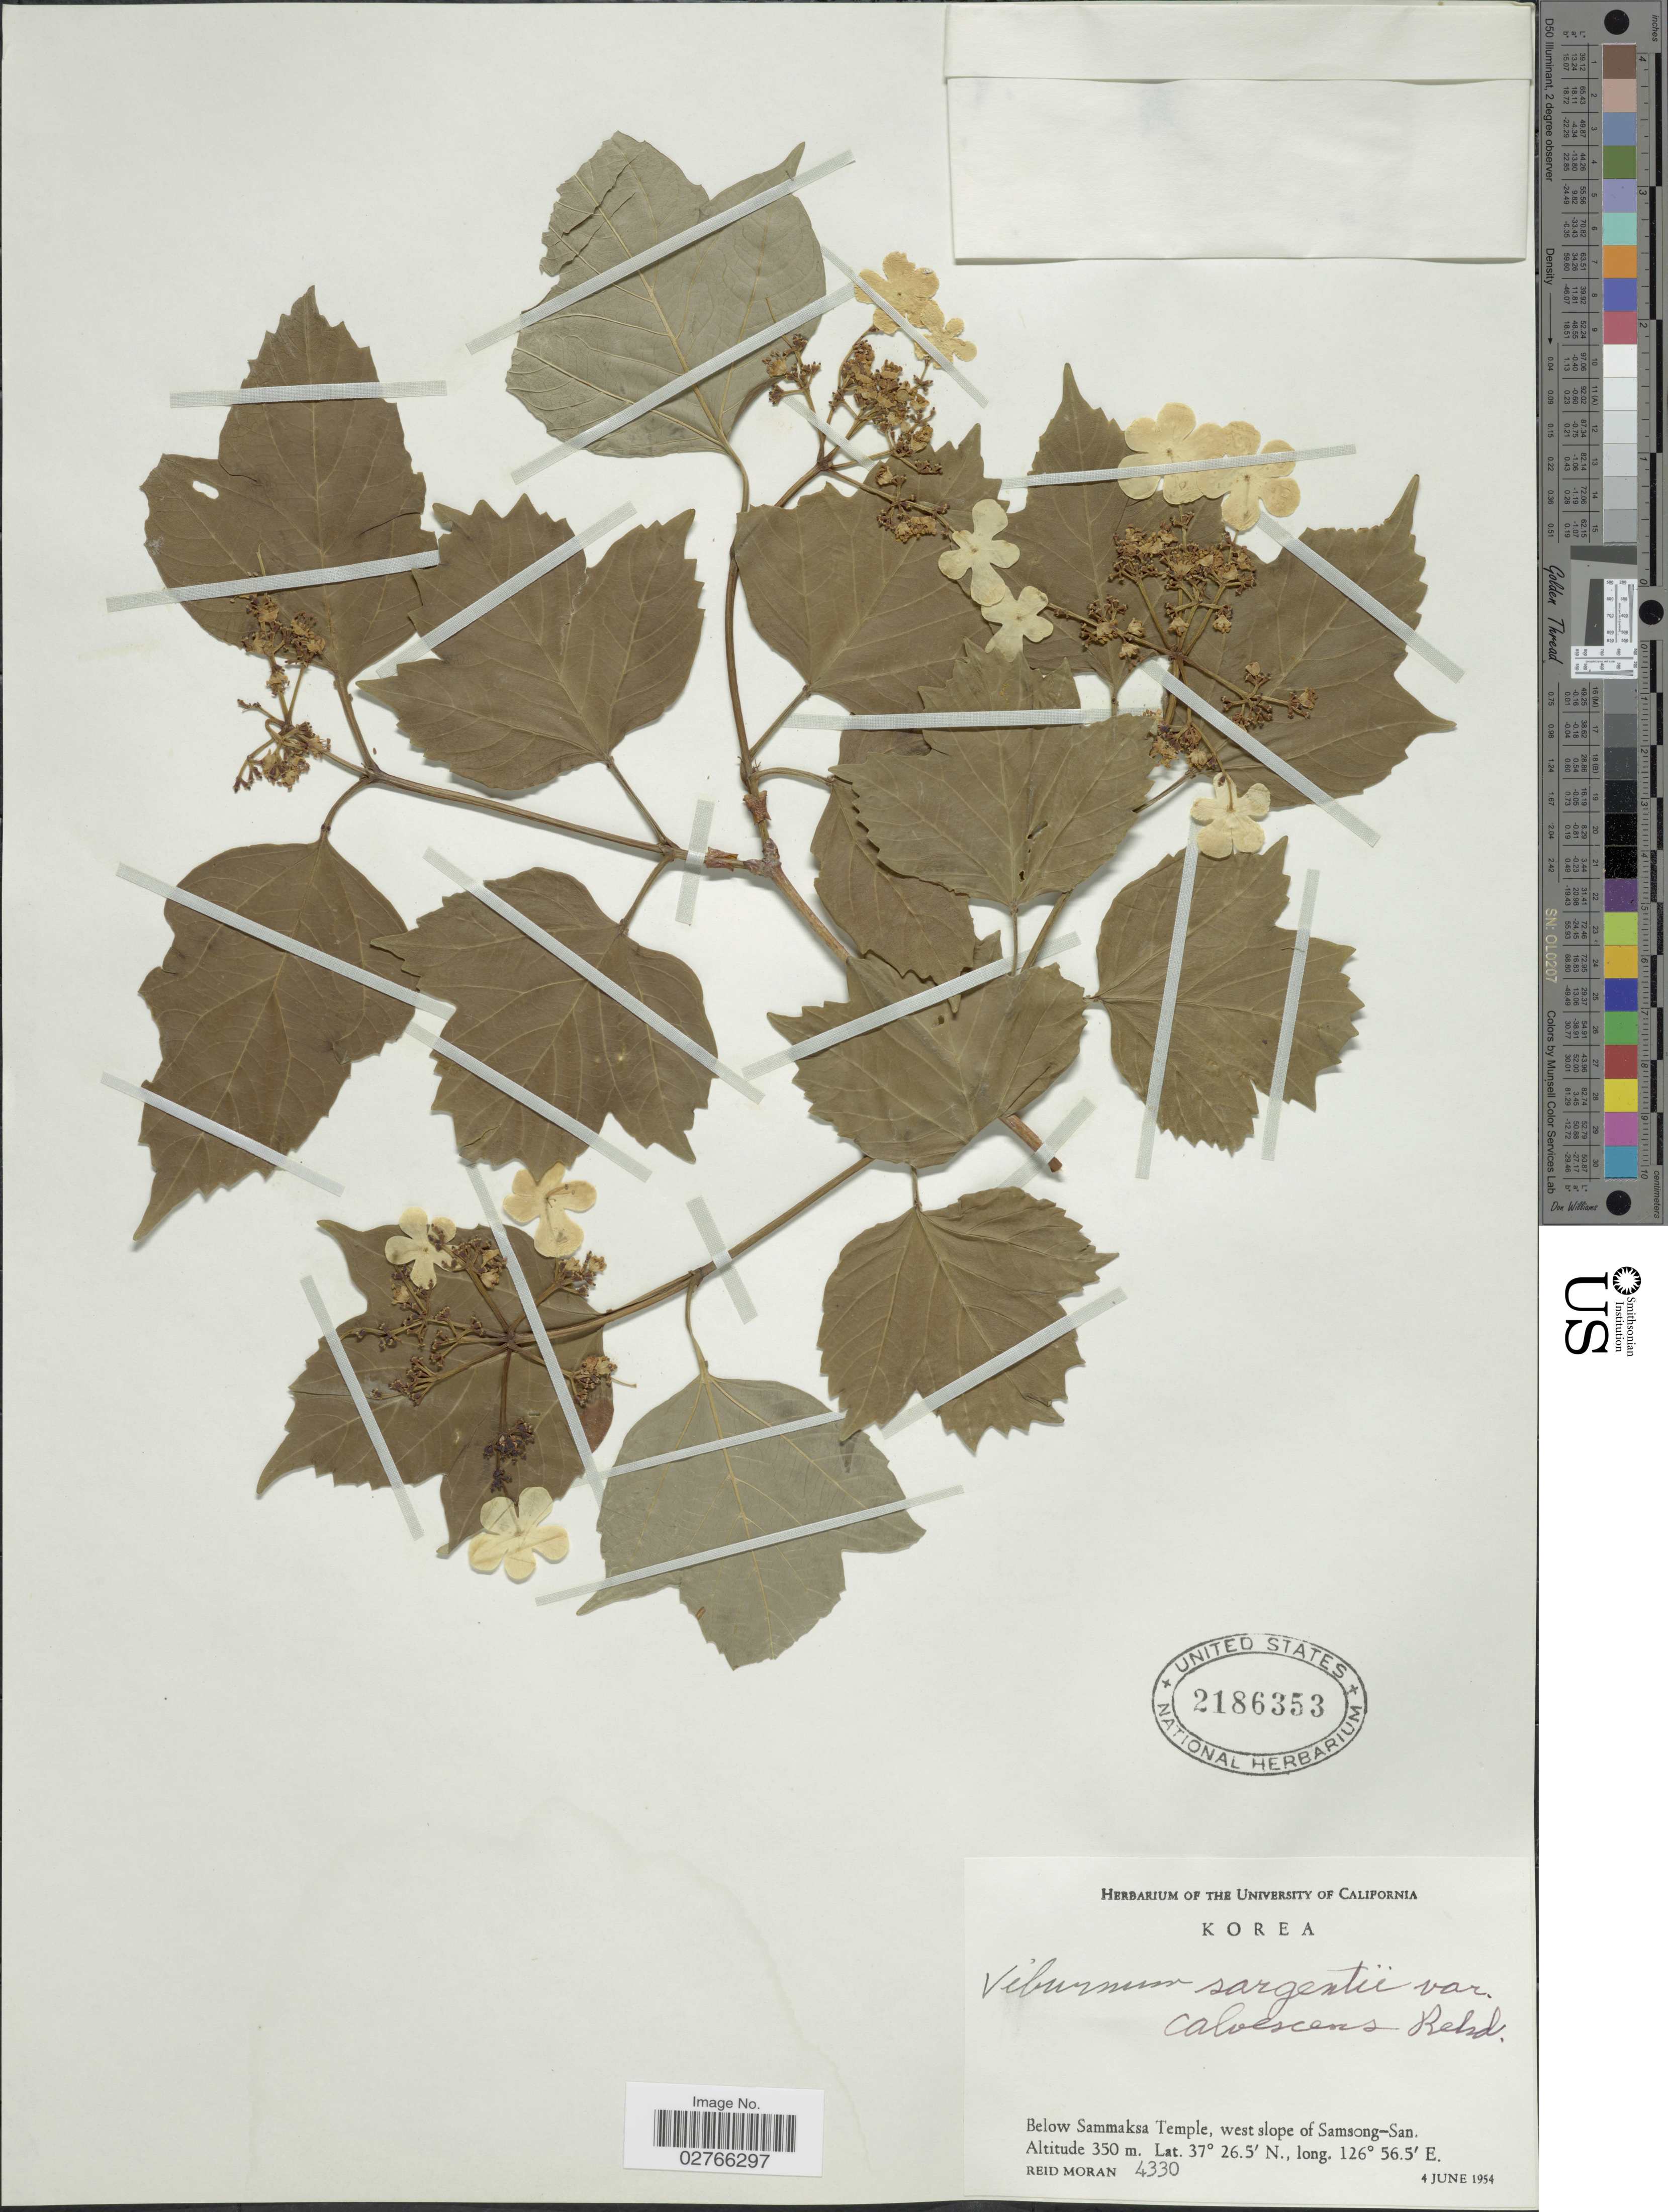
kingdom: Plantae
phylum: Tracheophyta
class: Magnoliopsida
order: Dipsacales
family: Viburnaceae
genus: Viburnum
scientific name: Viburnum opulus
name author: L.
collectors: R. V. Moran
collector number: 4330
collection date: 1954-06-04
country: South Korea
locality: Below Sammaksa Temple, west slope of Samsong-San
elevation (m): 350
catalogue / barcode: US 2186353